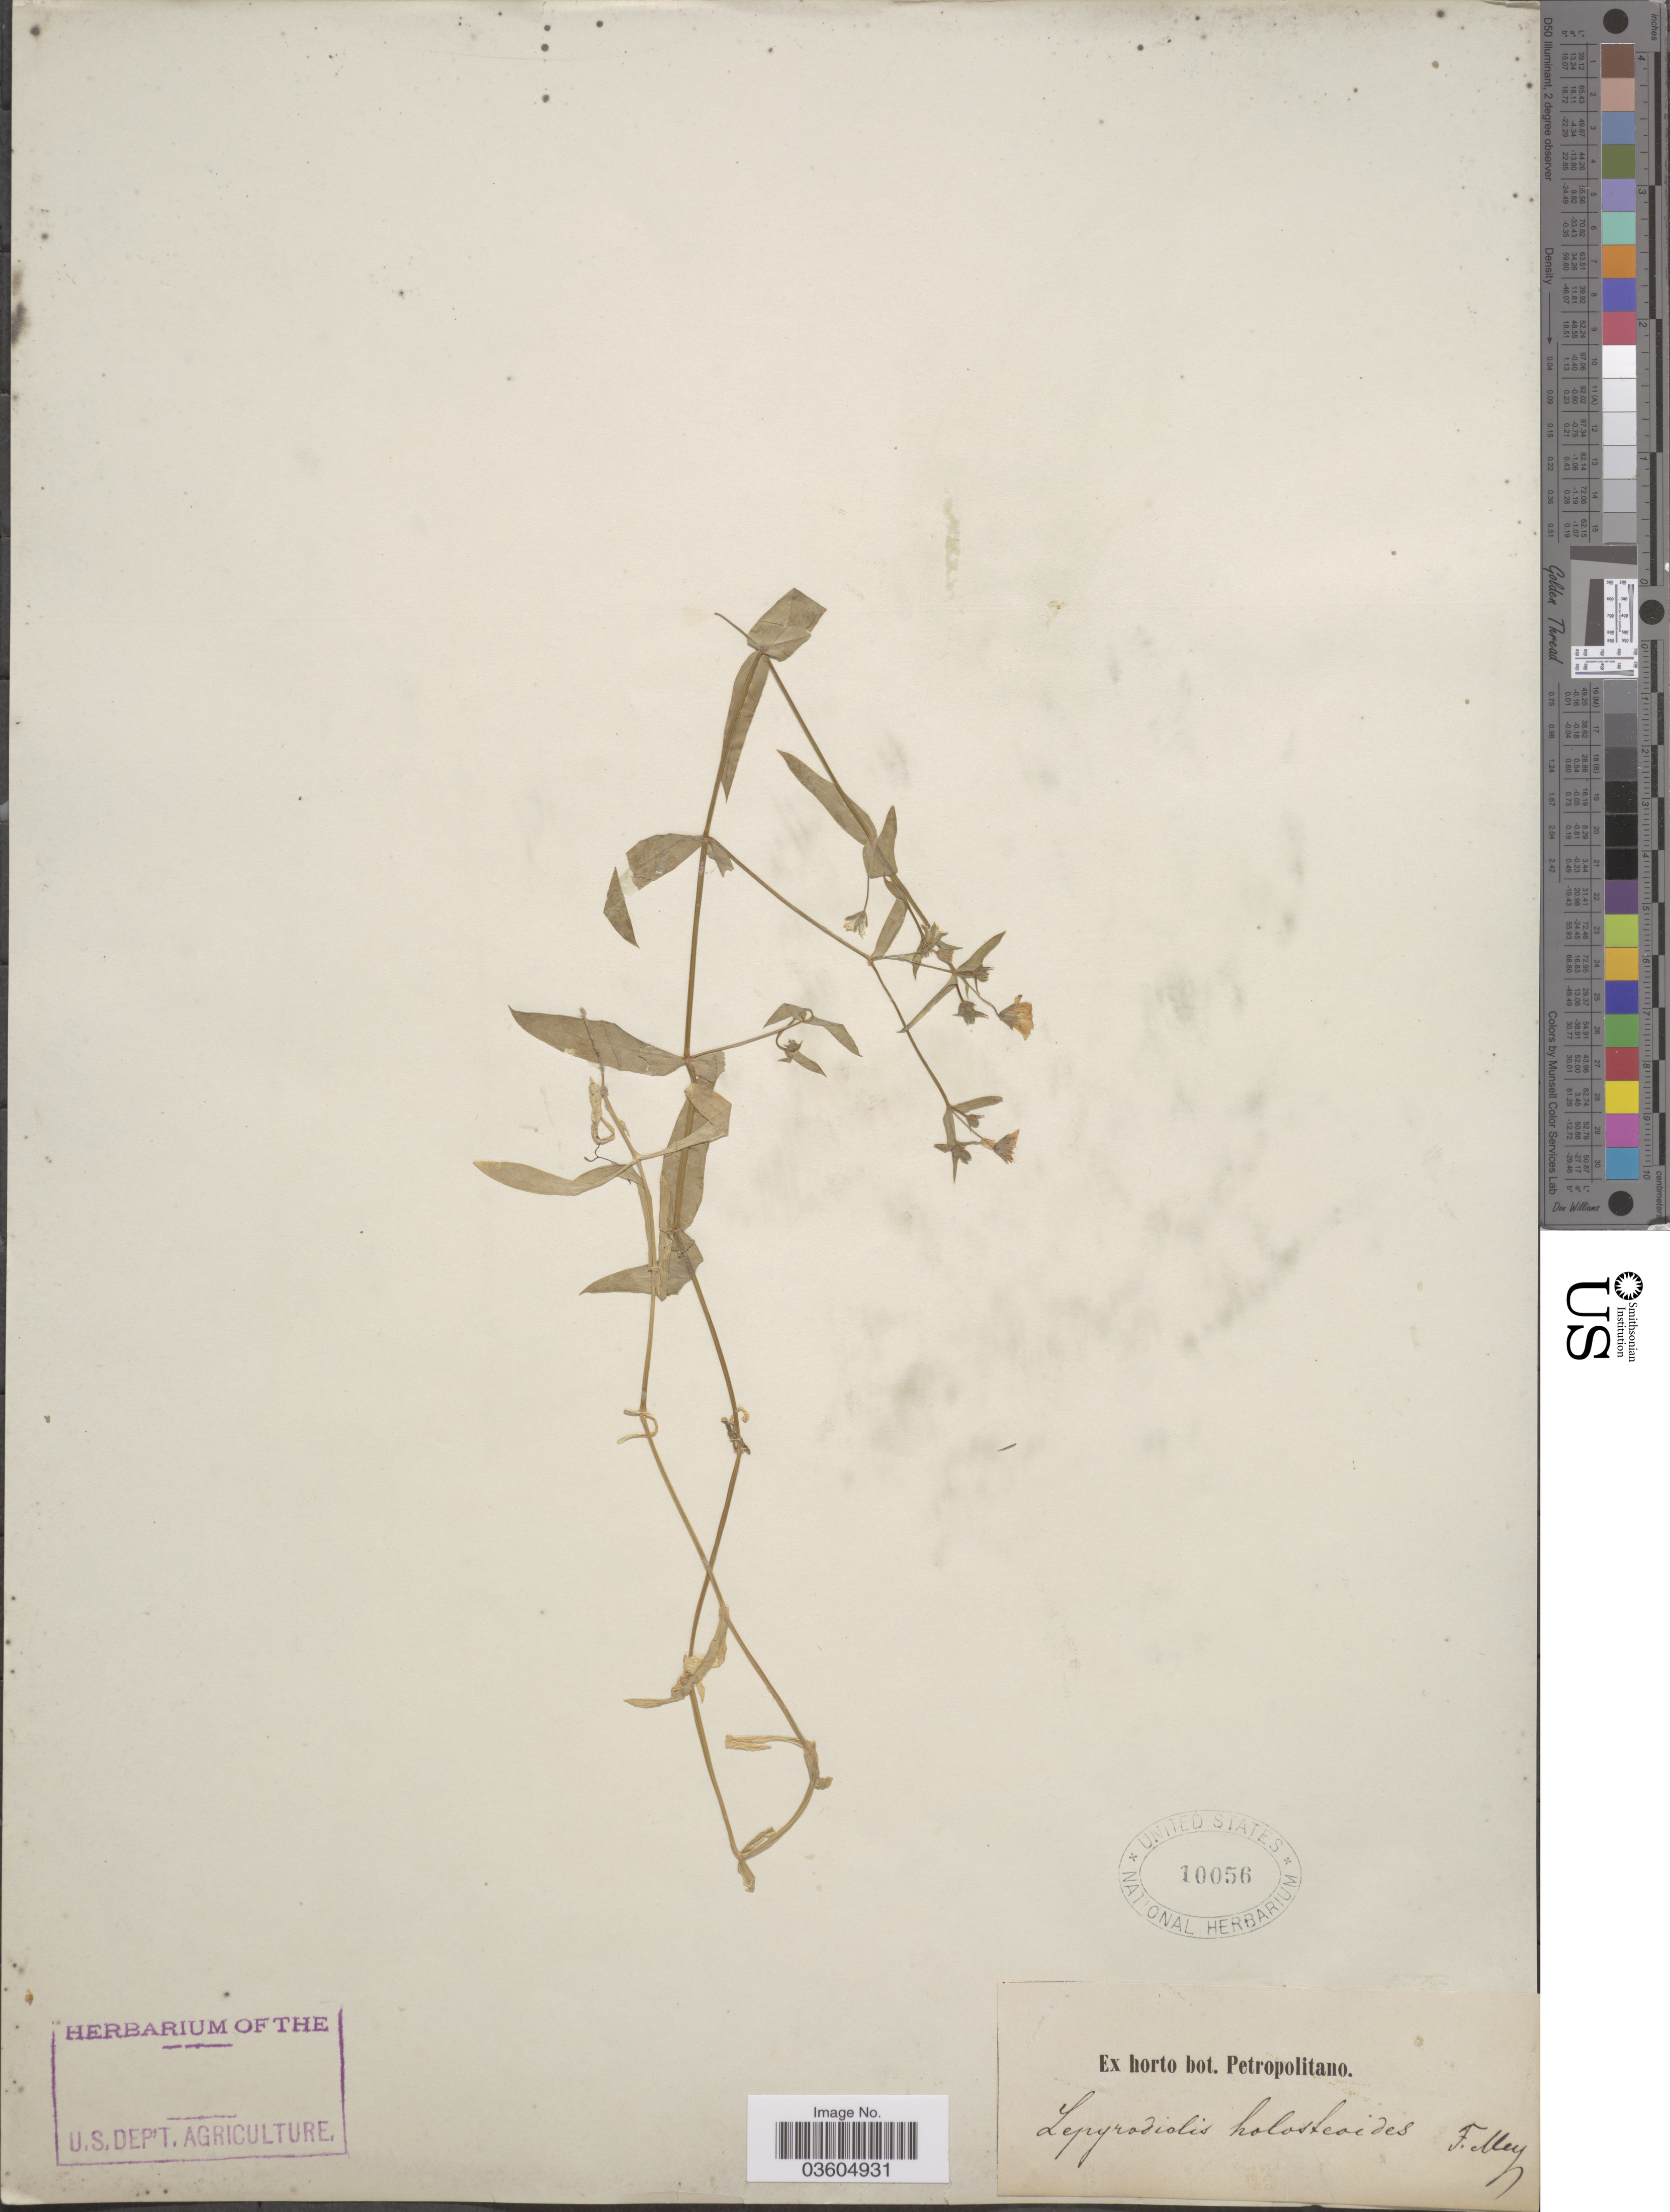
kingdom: Plantae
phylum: Tracheophyta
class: Magnoliopsida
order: Caryophyllales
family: Caryophyllaceae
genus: Lepyrodiclis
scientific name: Lepyrodiclis holosteoides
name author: (C.A. Mey.) Fenzl ex Fisch. & C.A. Mey.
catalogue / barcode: US 10056